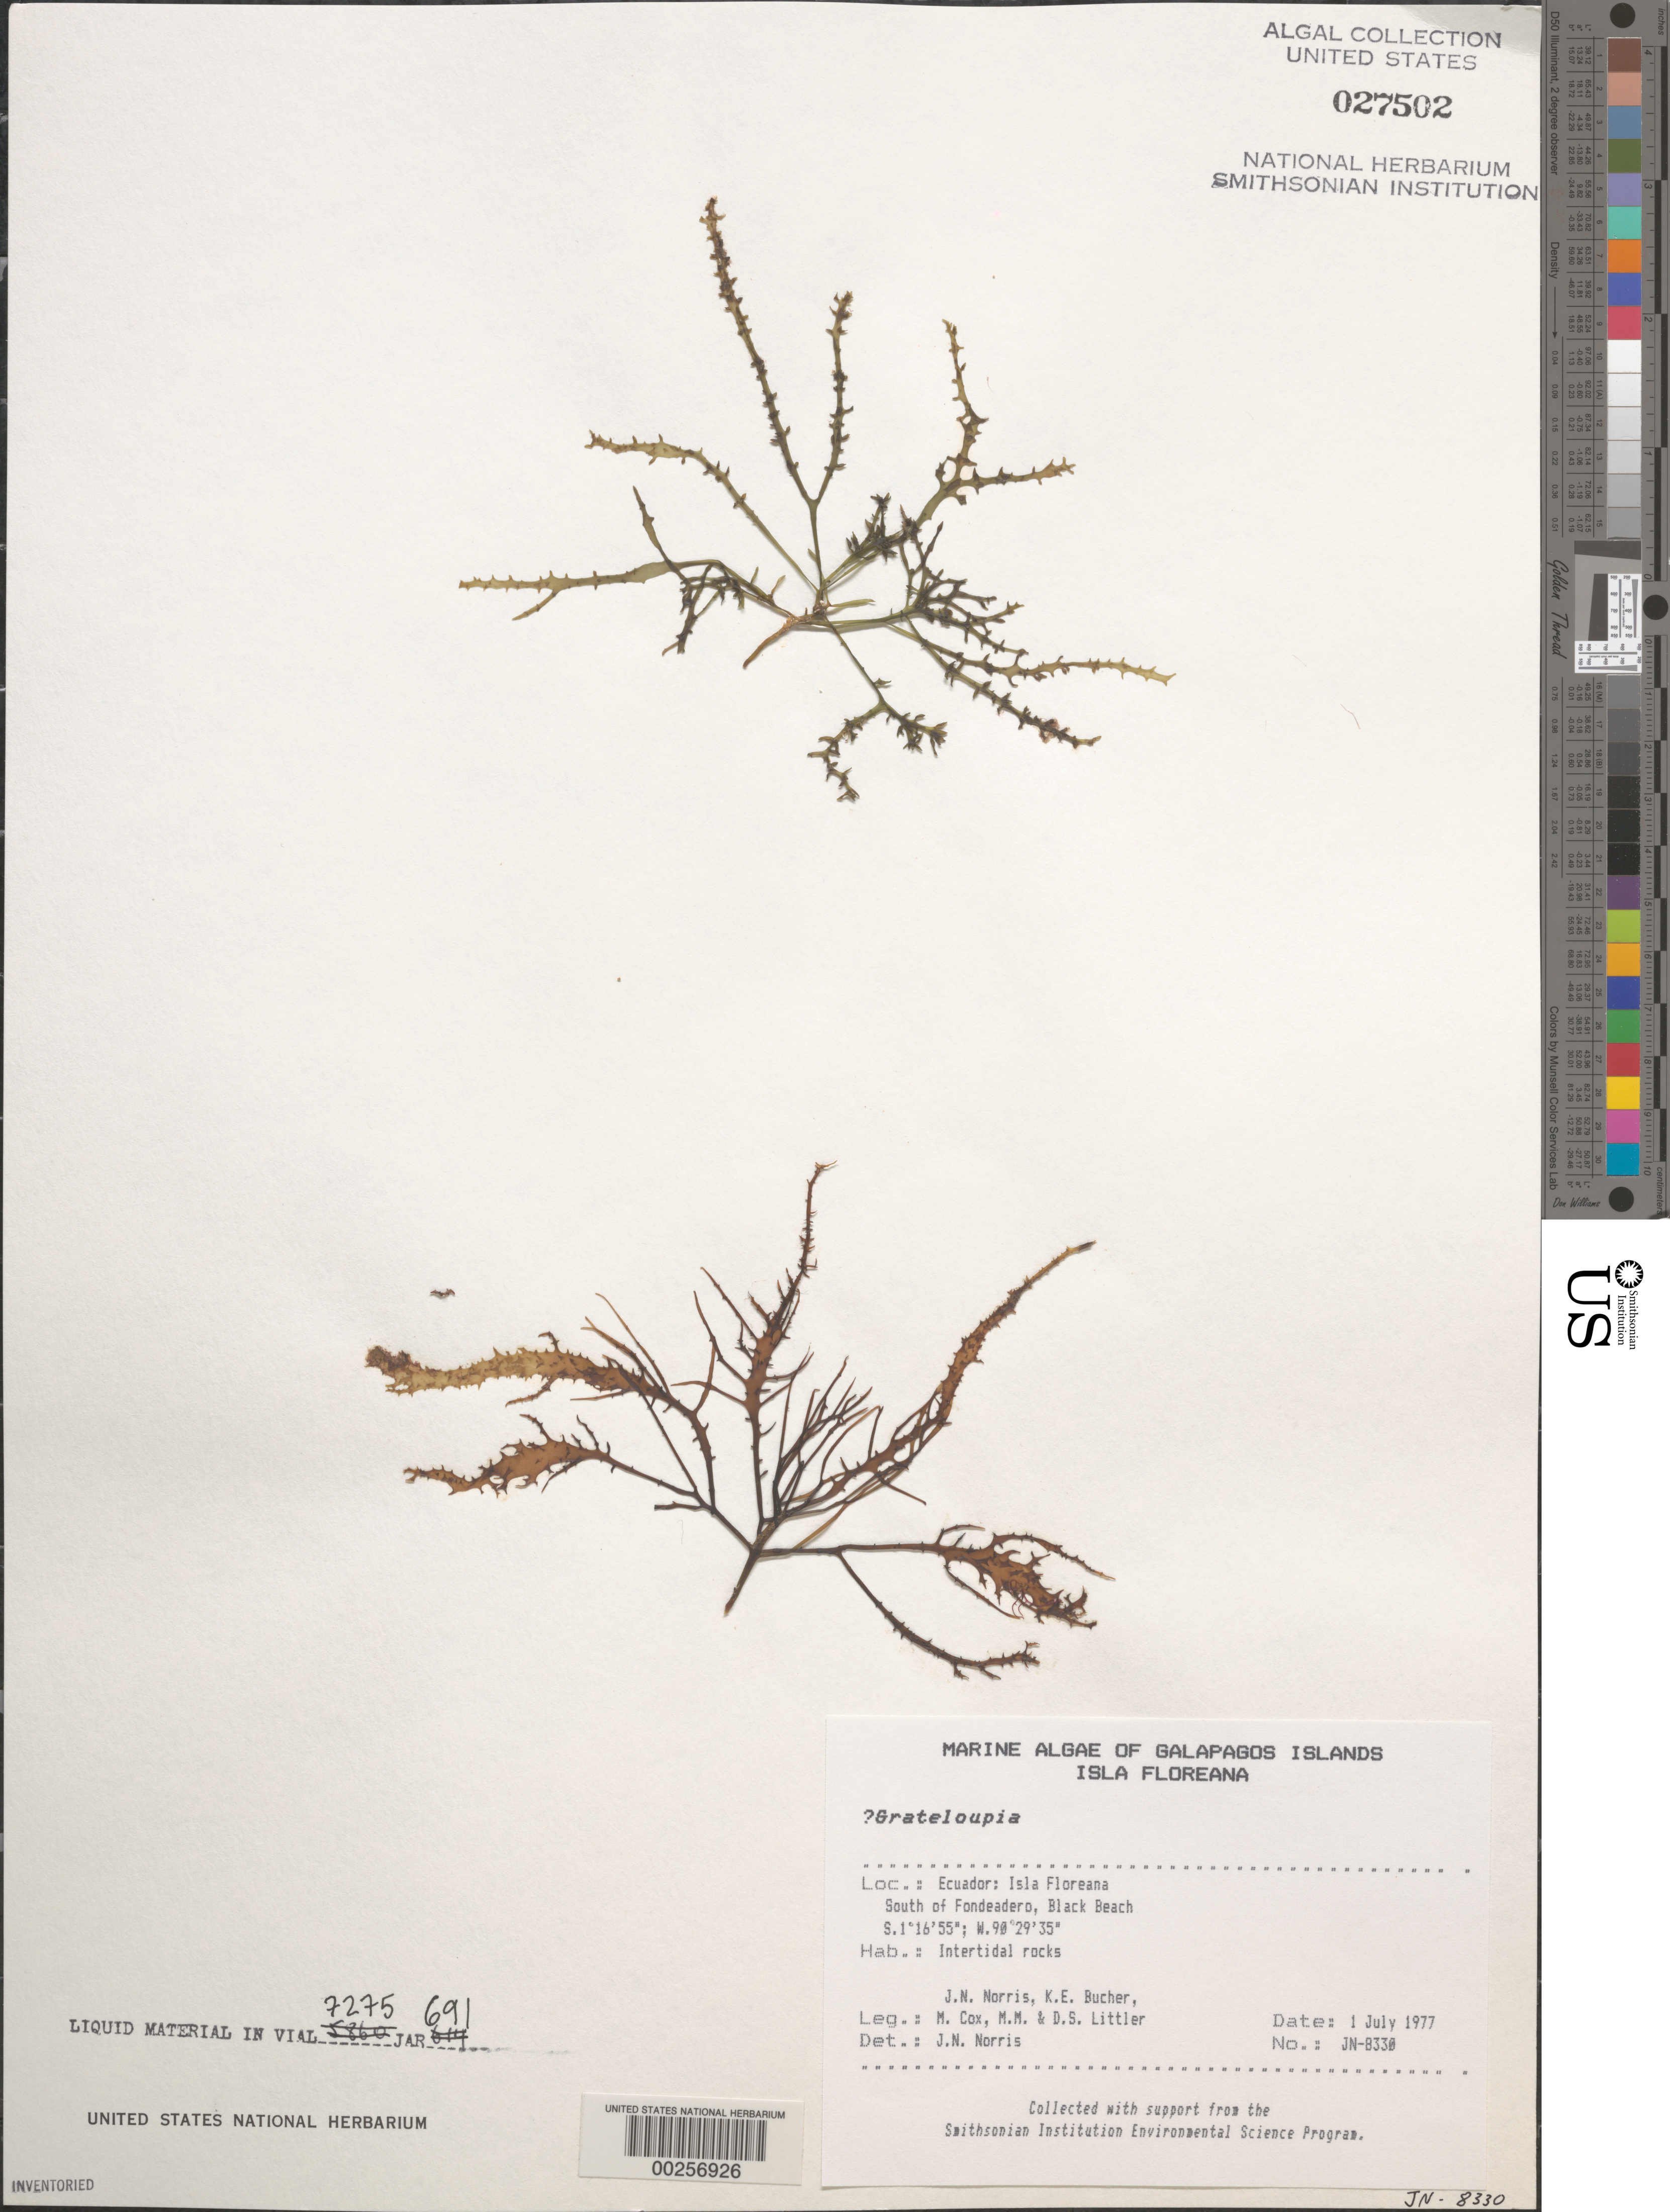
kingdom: Plantae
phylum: Rhodophyta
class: Florideophyceae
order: Halymeniales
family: Halymeniaceae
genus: Grateloupia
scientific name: Grateloupia sp.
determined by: Norris, James N.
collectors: J. N. Norris, K. E. Bucher, M. Cox, M. M. Littler & D. S. Littler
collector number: JN-8330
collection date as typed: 01 Jul 1977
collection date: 1977-07-01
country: Ecuador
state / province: Colón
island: Floreana [Charles, Santa Maria]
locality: Black Beach south of Fondeadero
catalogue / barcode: US 27502